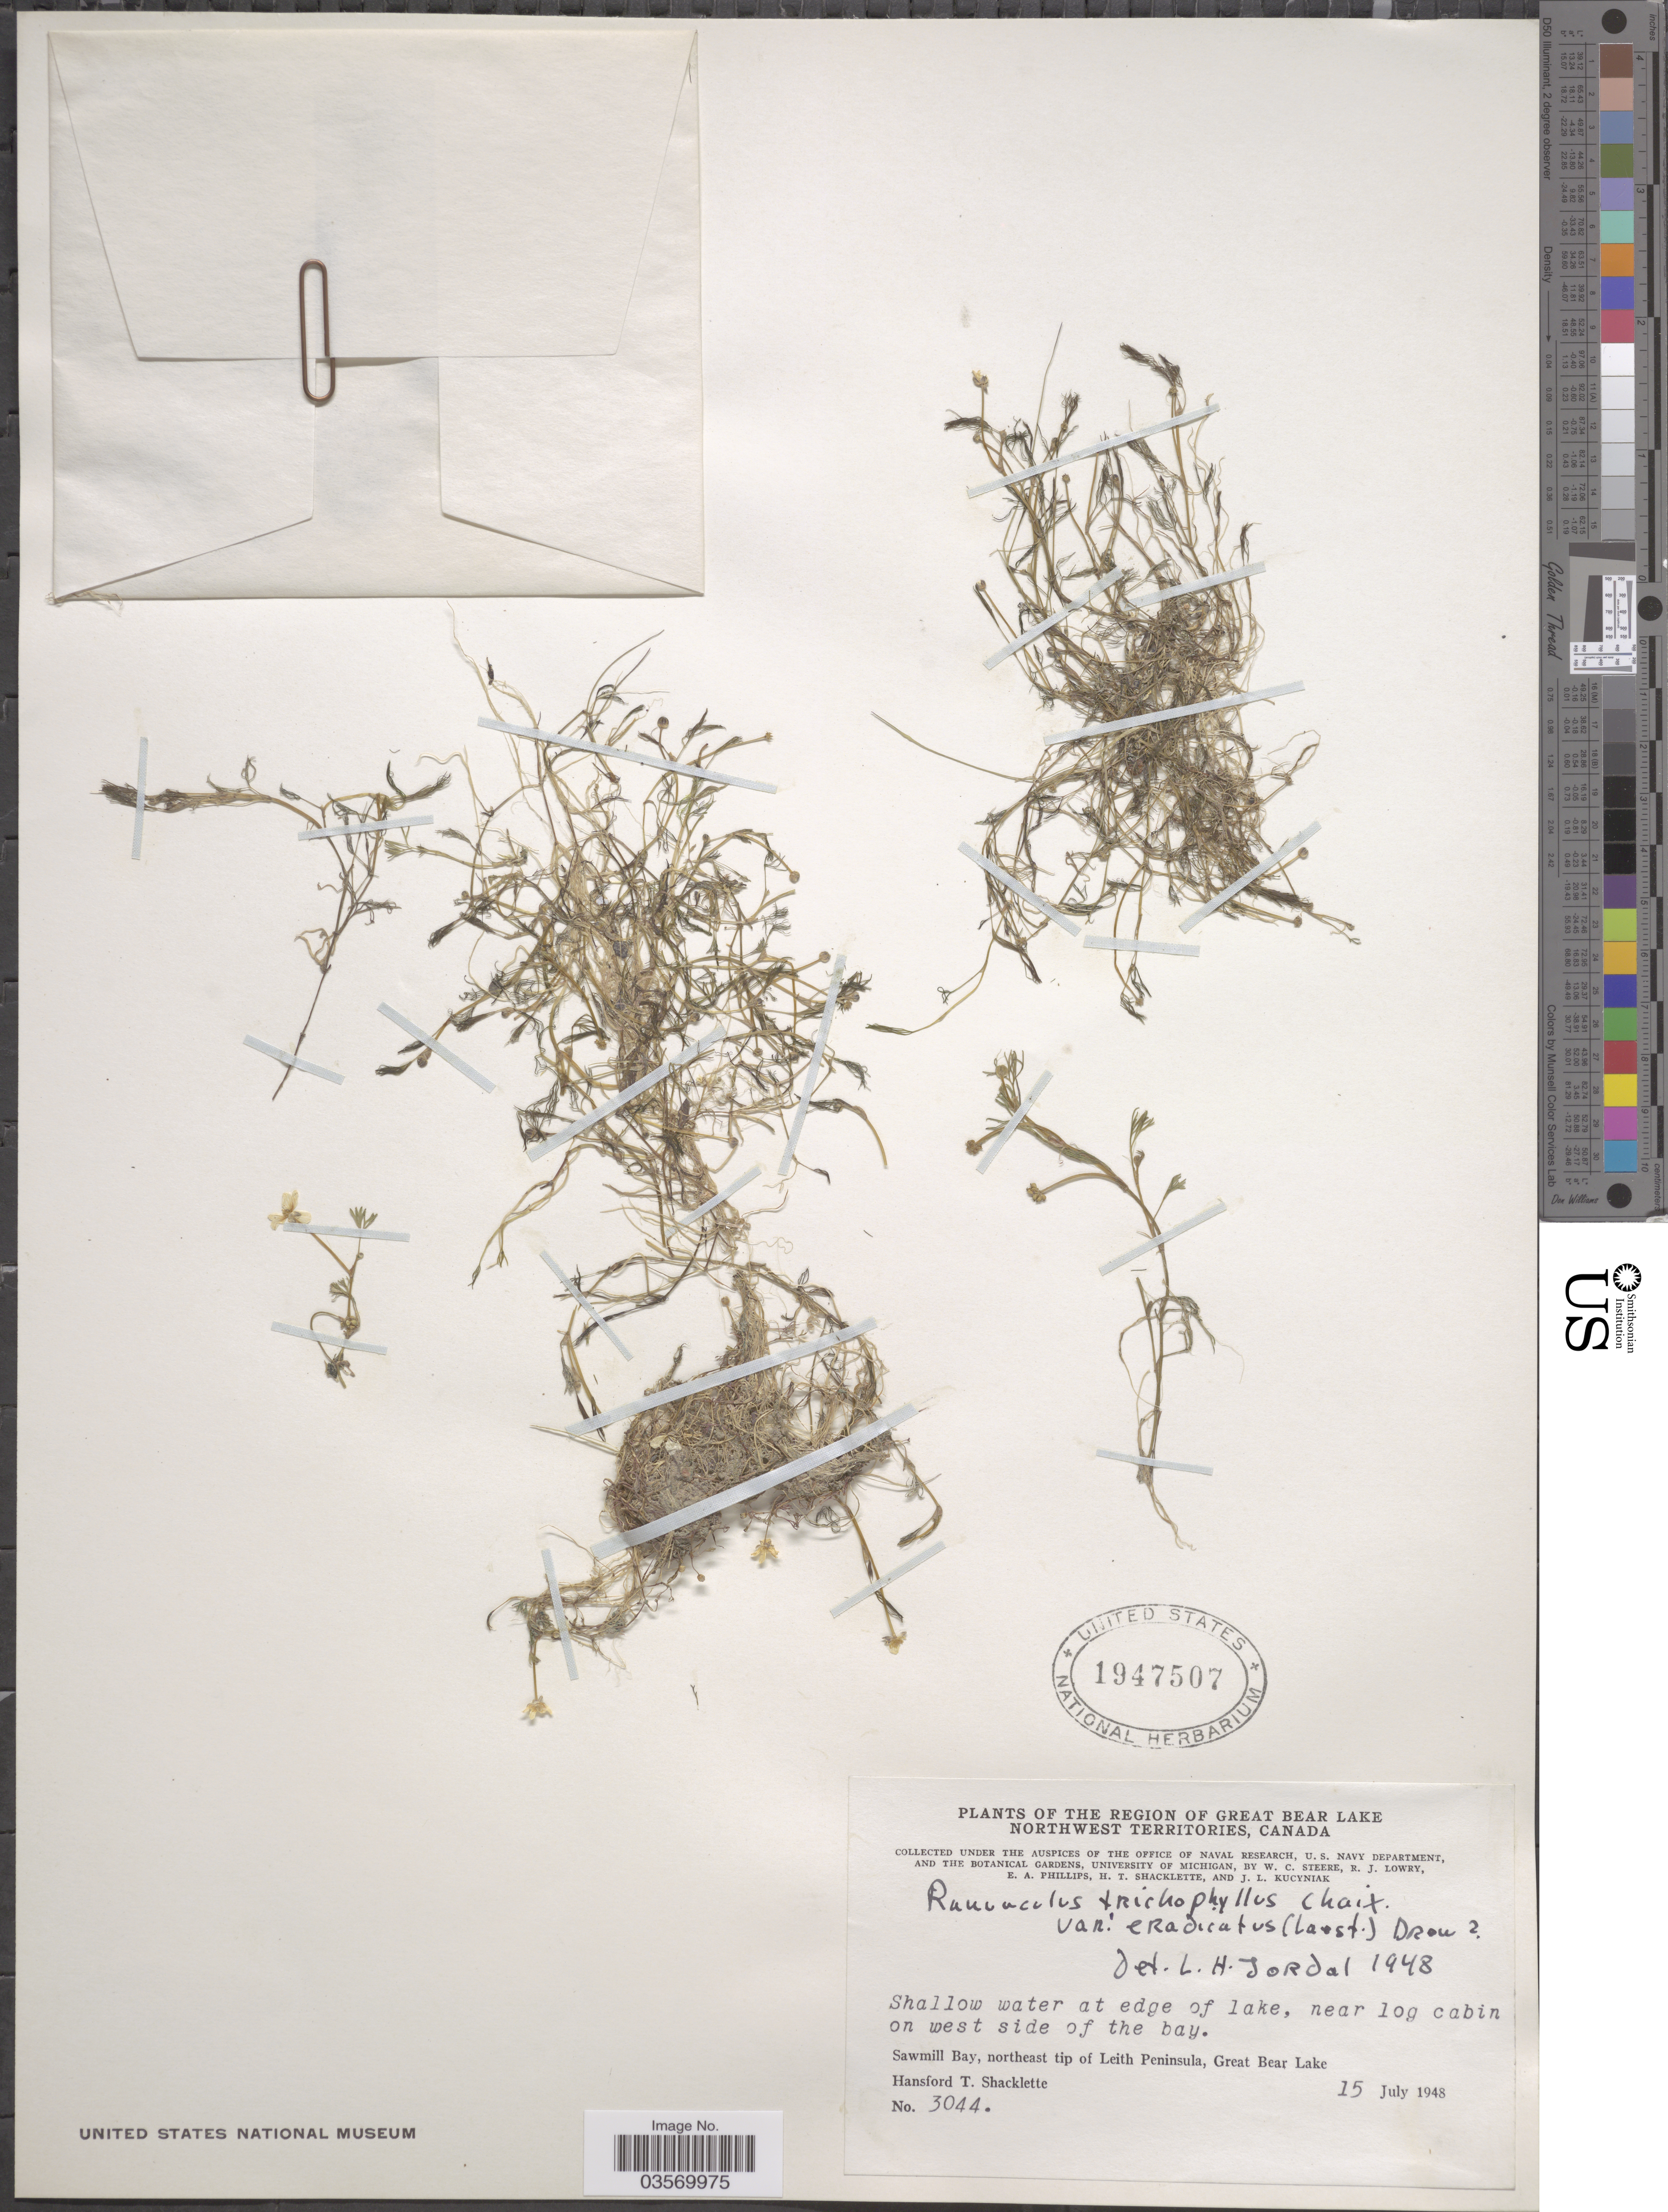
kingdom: Plantae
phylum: Tracheophyta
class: Magnoliopsida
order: Ranunculales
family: Ranunculaceae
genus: Ranunculus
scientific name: Ranunculus trichophyllus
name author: Chaix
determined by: Strong, Mark T., (BOT), Smithsonian Institution - National Museum of Natural History (UNITED STATES)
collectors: H. Shacklette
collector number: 3044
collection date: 1948-07-15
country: Canada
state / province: Northwest Territories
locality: The Region of Great Bear Lake. Shallow water at edge of lake, near log cabin on west side of the bay. Sawmill Bay, northeast tip of Leith Peninsula, Great Bear Lake.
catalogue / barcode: US 1947507